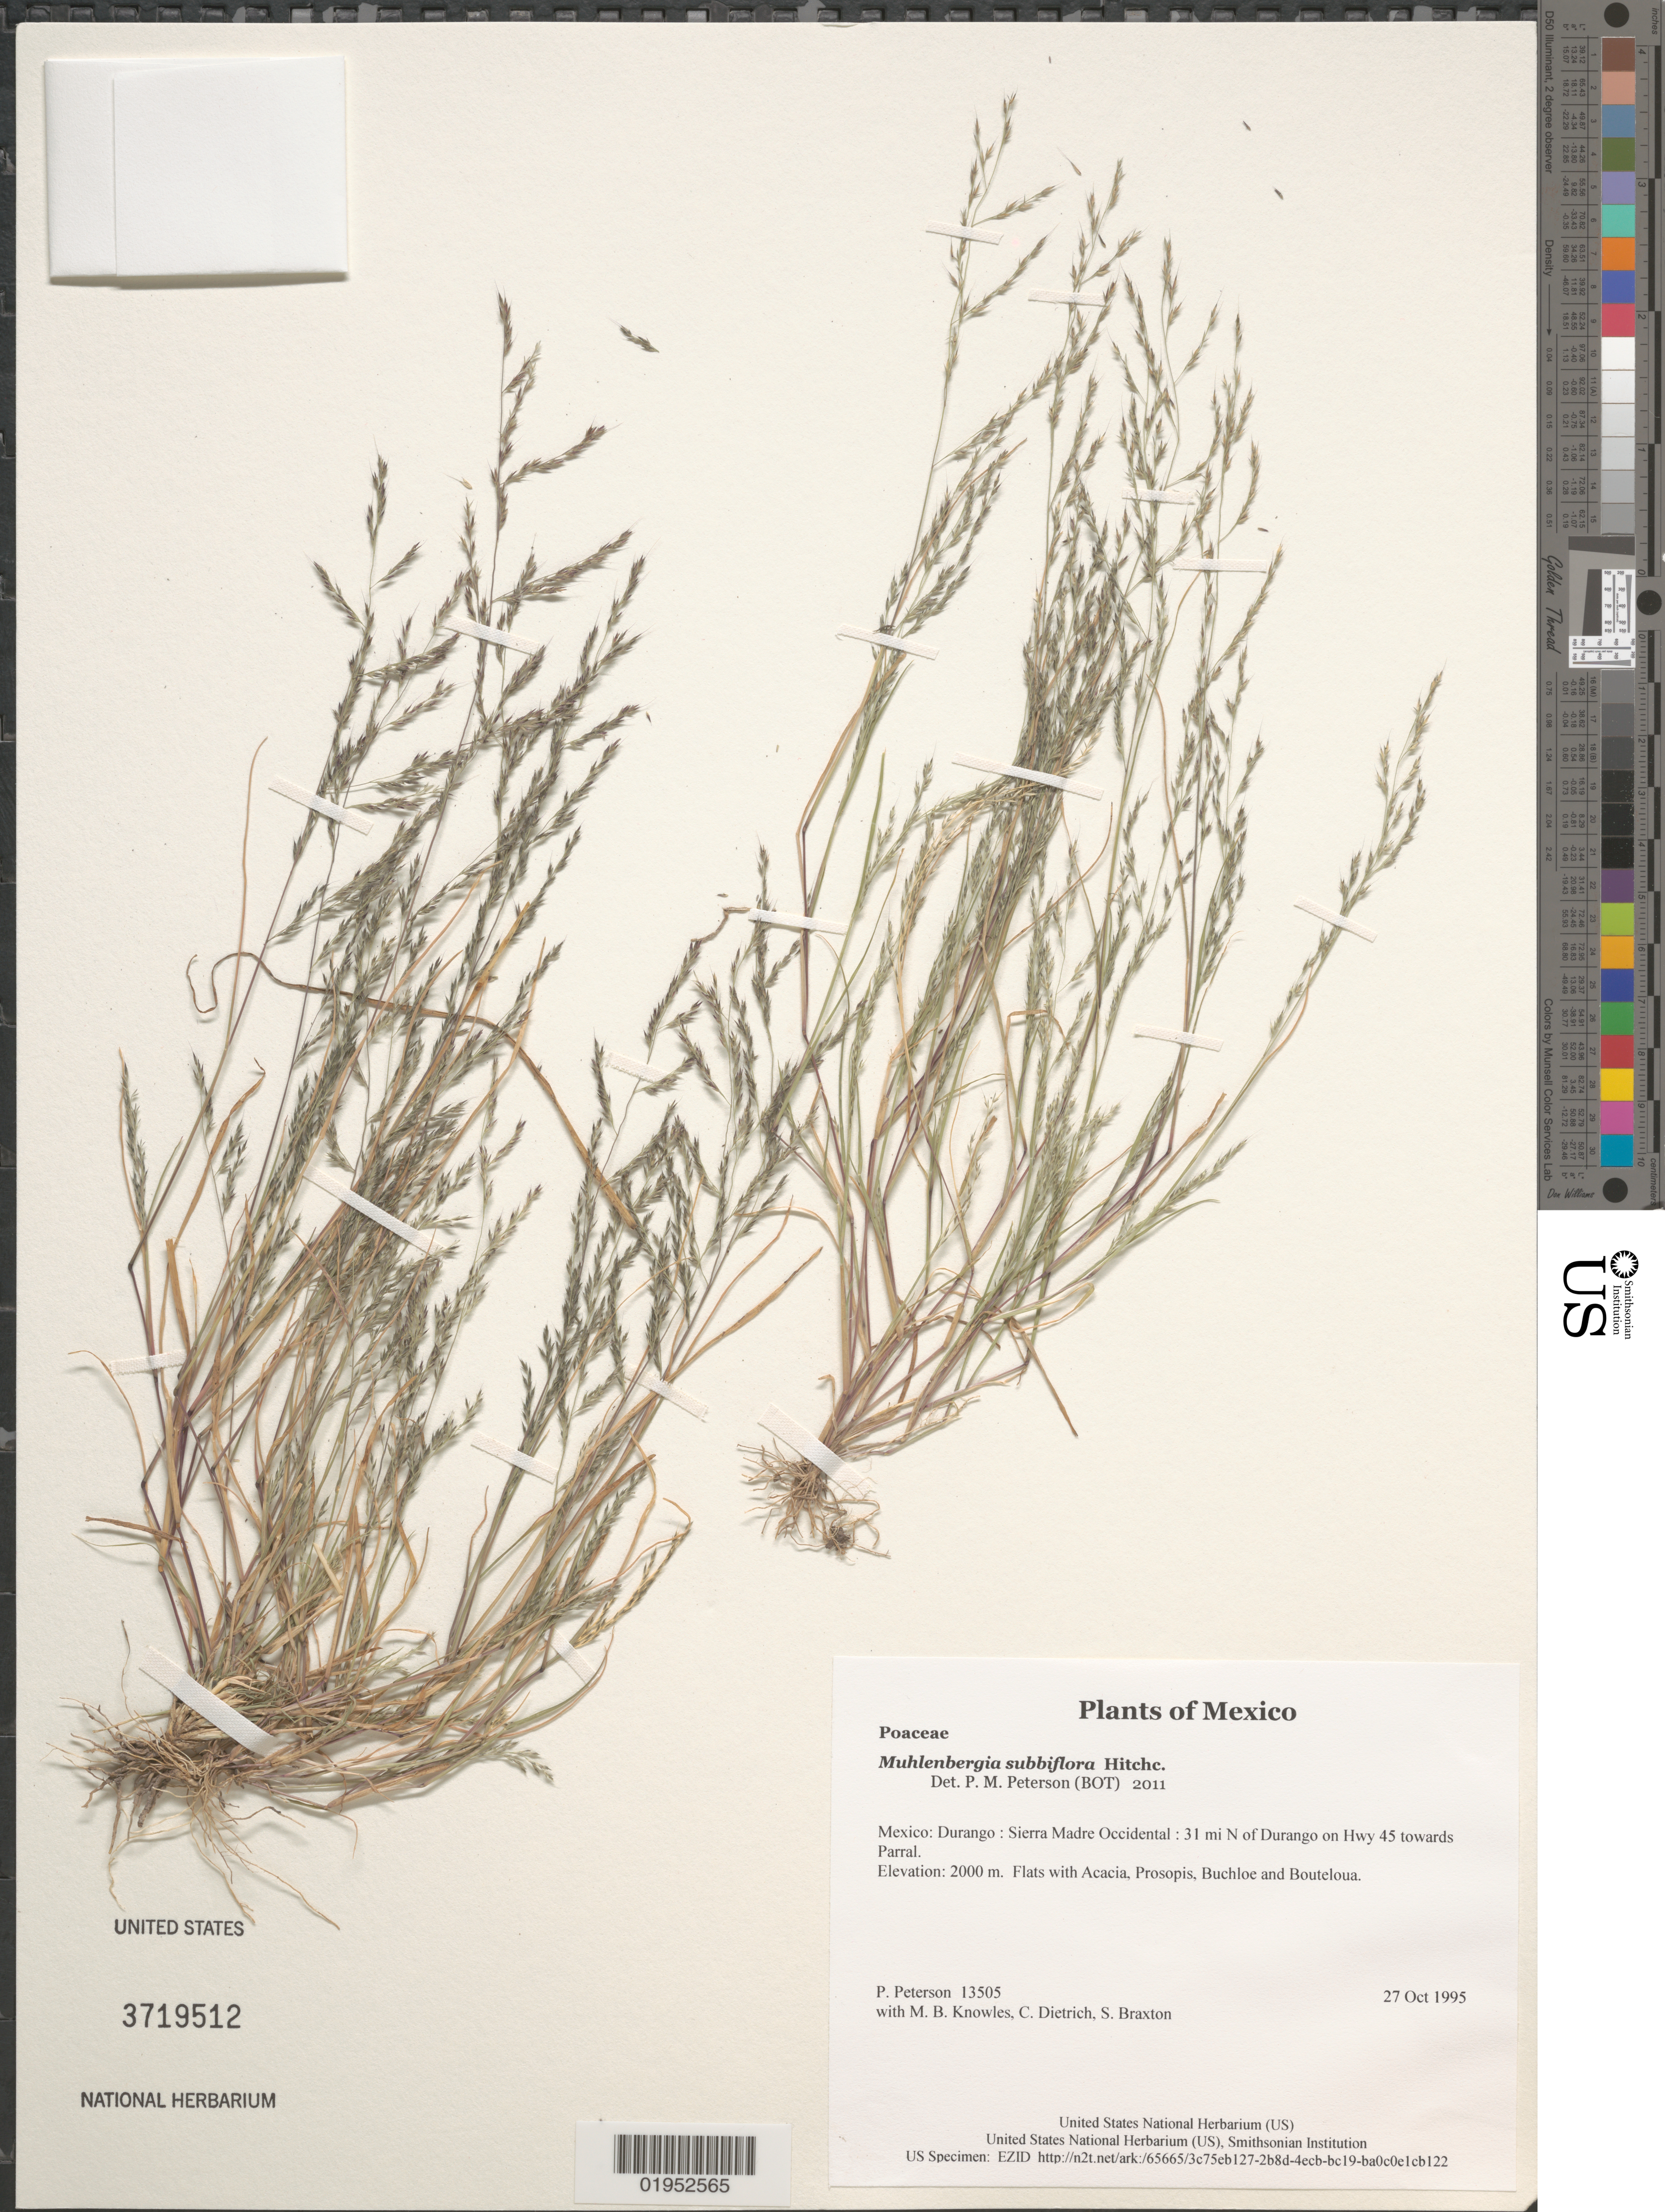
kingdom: Plantae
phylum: Tracheophyta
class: Liliopsida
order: Poales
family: Poaceae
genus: Muhlenbergia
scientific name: Muhlenbergia subbiflora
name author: Hitchc.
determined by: Peterson, Paul M., (BOT), Smithsonian Institution - National Museum of Natural History (UNITED STATES)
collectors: P. M. Peterson, M. B. Knowles, C. Dietrich & S. Braxton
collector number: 13505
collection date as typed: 27 Oct 1995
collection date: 1995-10-27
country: Mexico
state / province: Durango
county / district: Sierra Madre Occidental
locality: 31 mi N of Durango on Hwy 45 towards Parral.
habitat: Flats with Acacia, Prosopis, Buchloe and Bouteloua.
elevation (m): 2000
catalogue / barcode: US 3719512